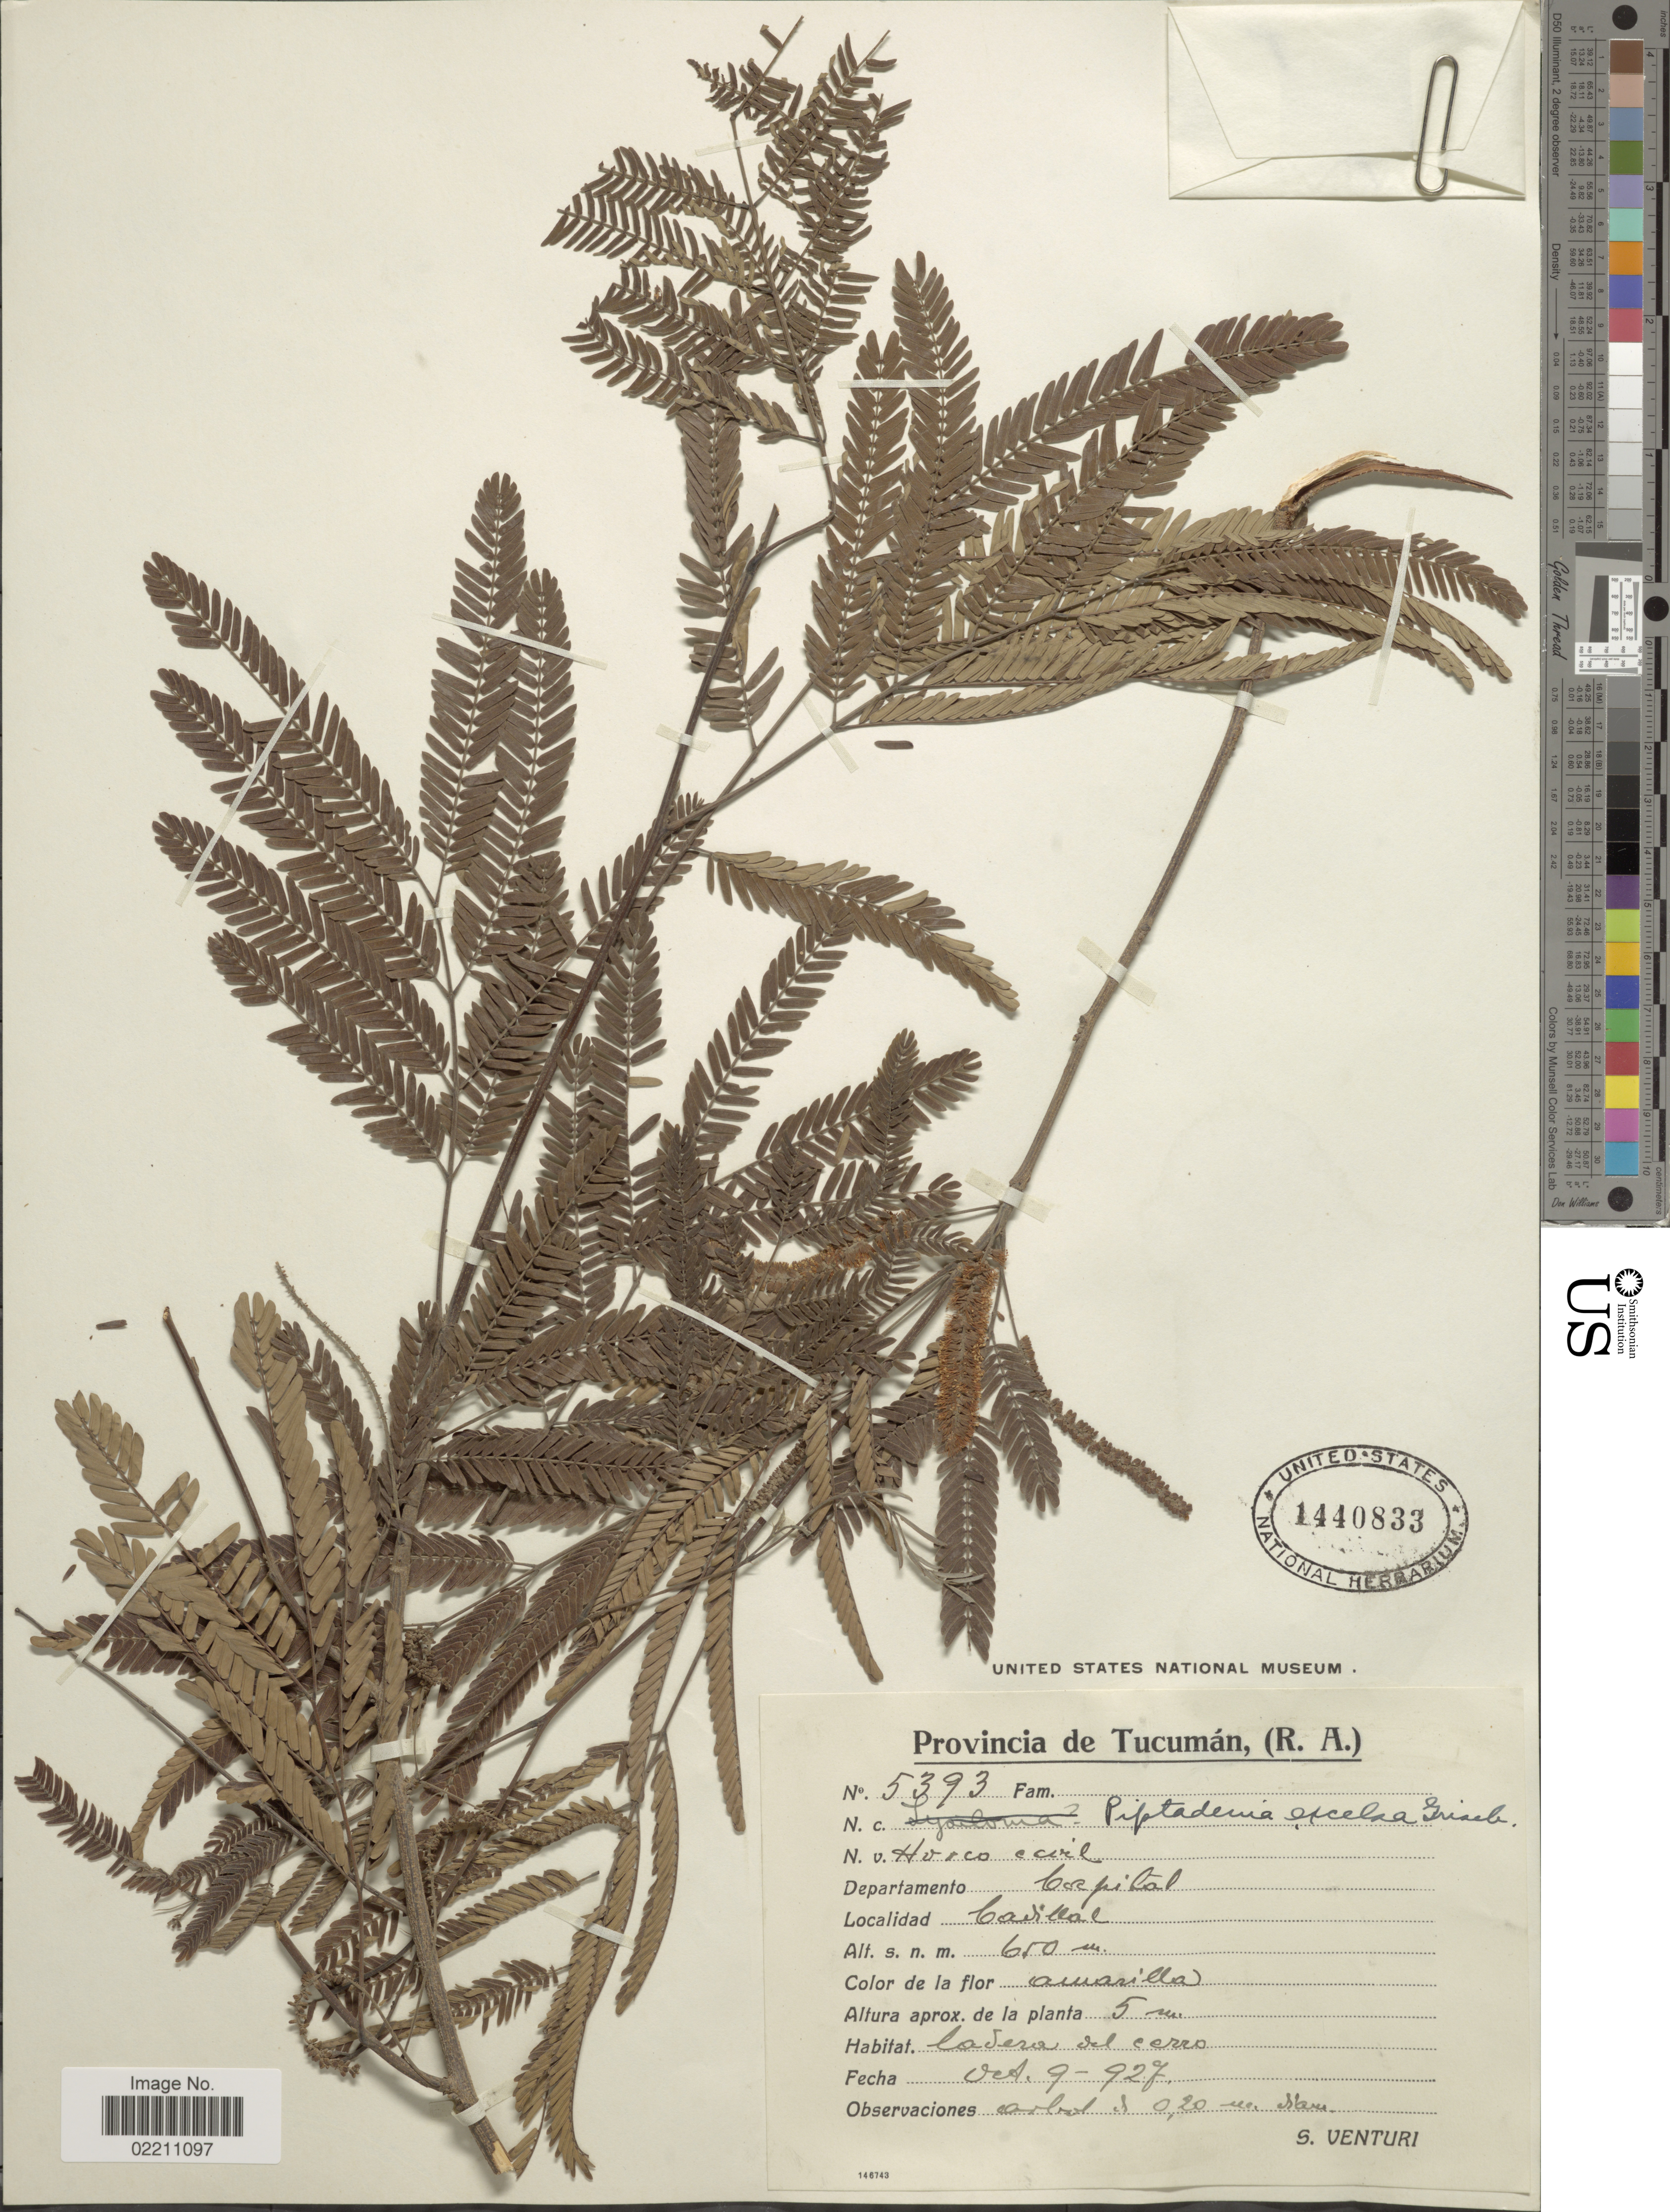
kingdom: Plantae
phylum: Tracheophyta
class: Magnoliopsida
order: Fabales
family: Fabaceae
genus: Parapiptadenia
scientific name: Parapiptadenia excelsa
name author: (Griseb.) Burkart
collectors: S. Venturi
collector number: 5393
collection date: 1927-10-09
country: Argentina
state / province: Tucuman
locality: Departamento Capital, Provincia de Tucuman ( R.A).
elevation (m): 650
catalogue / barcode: US 1440833